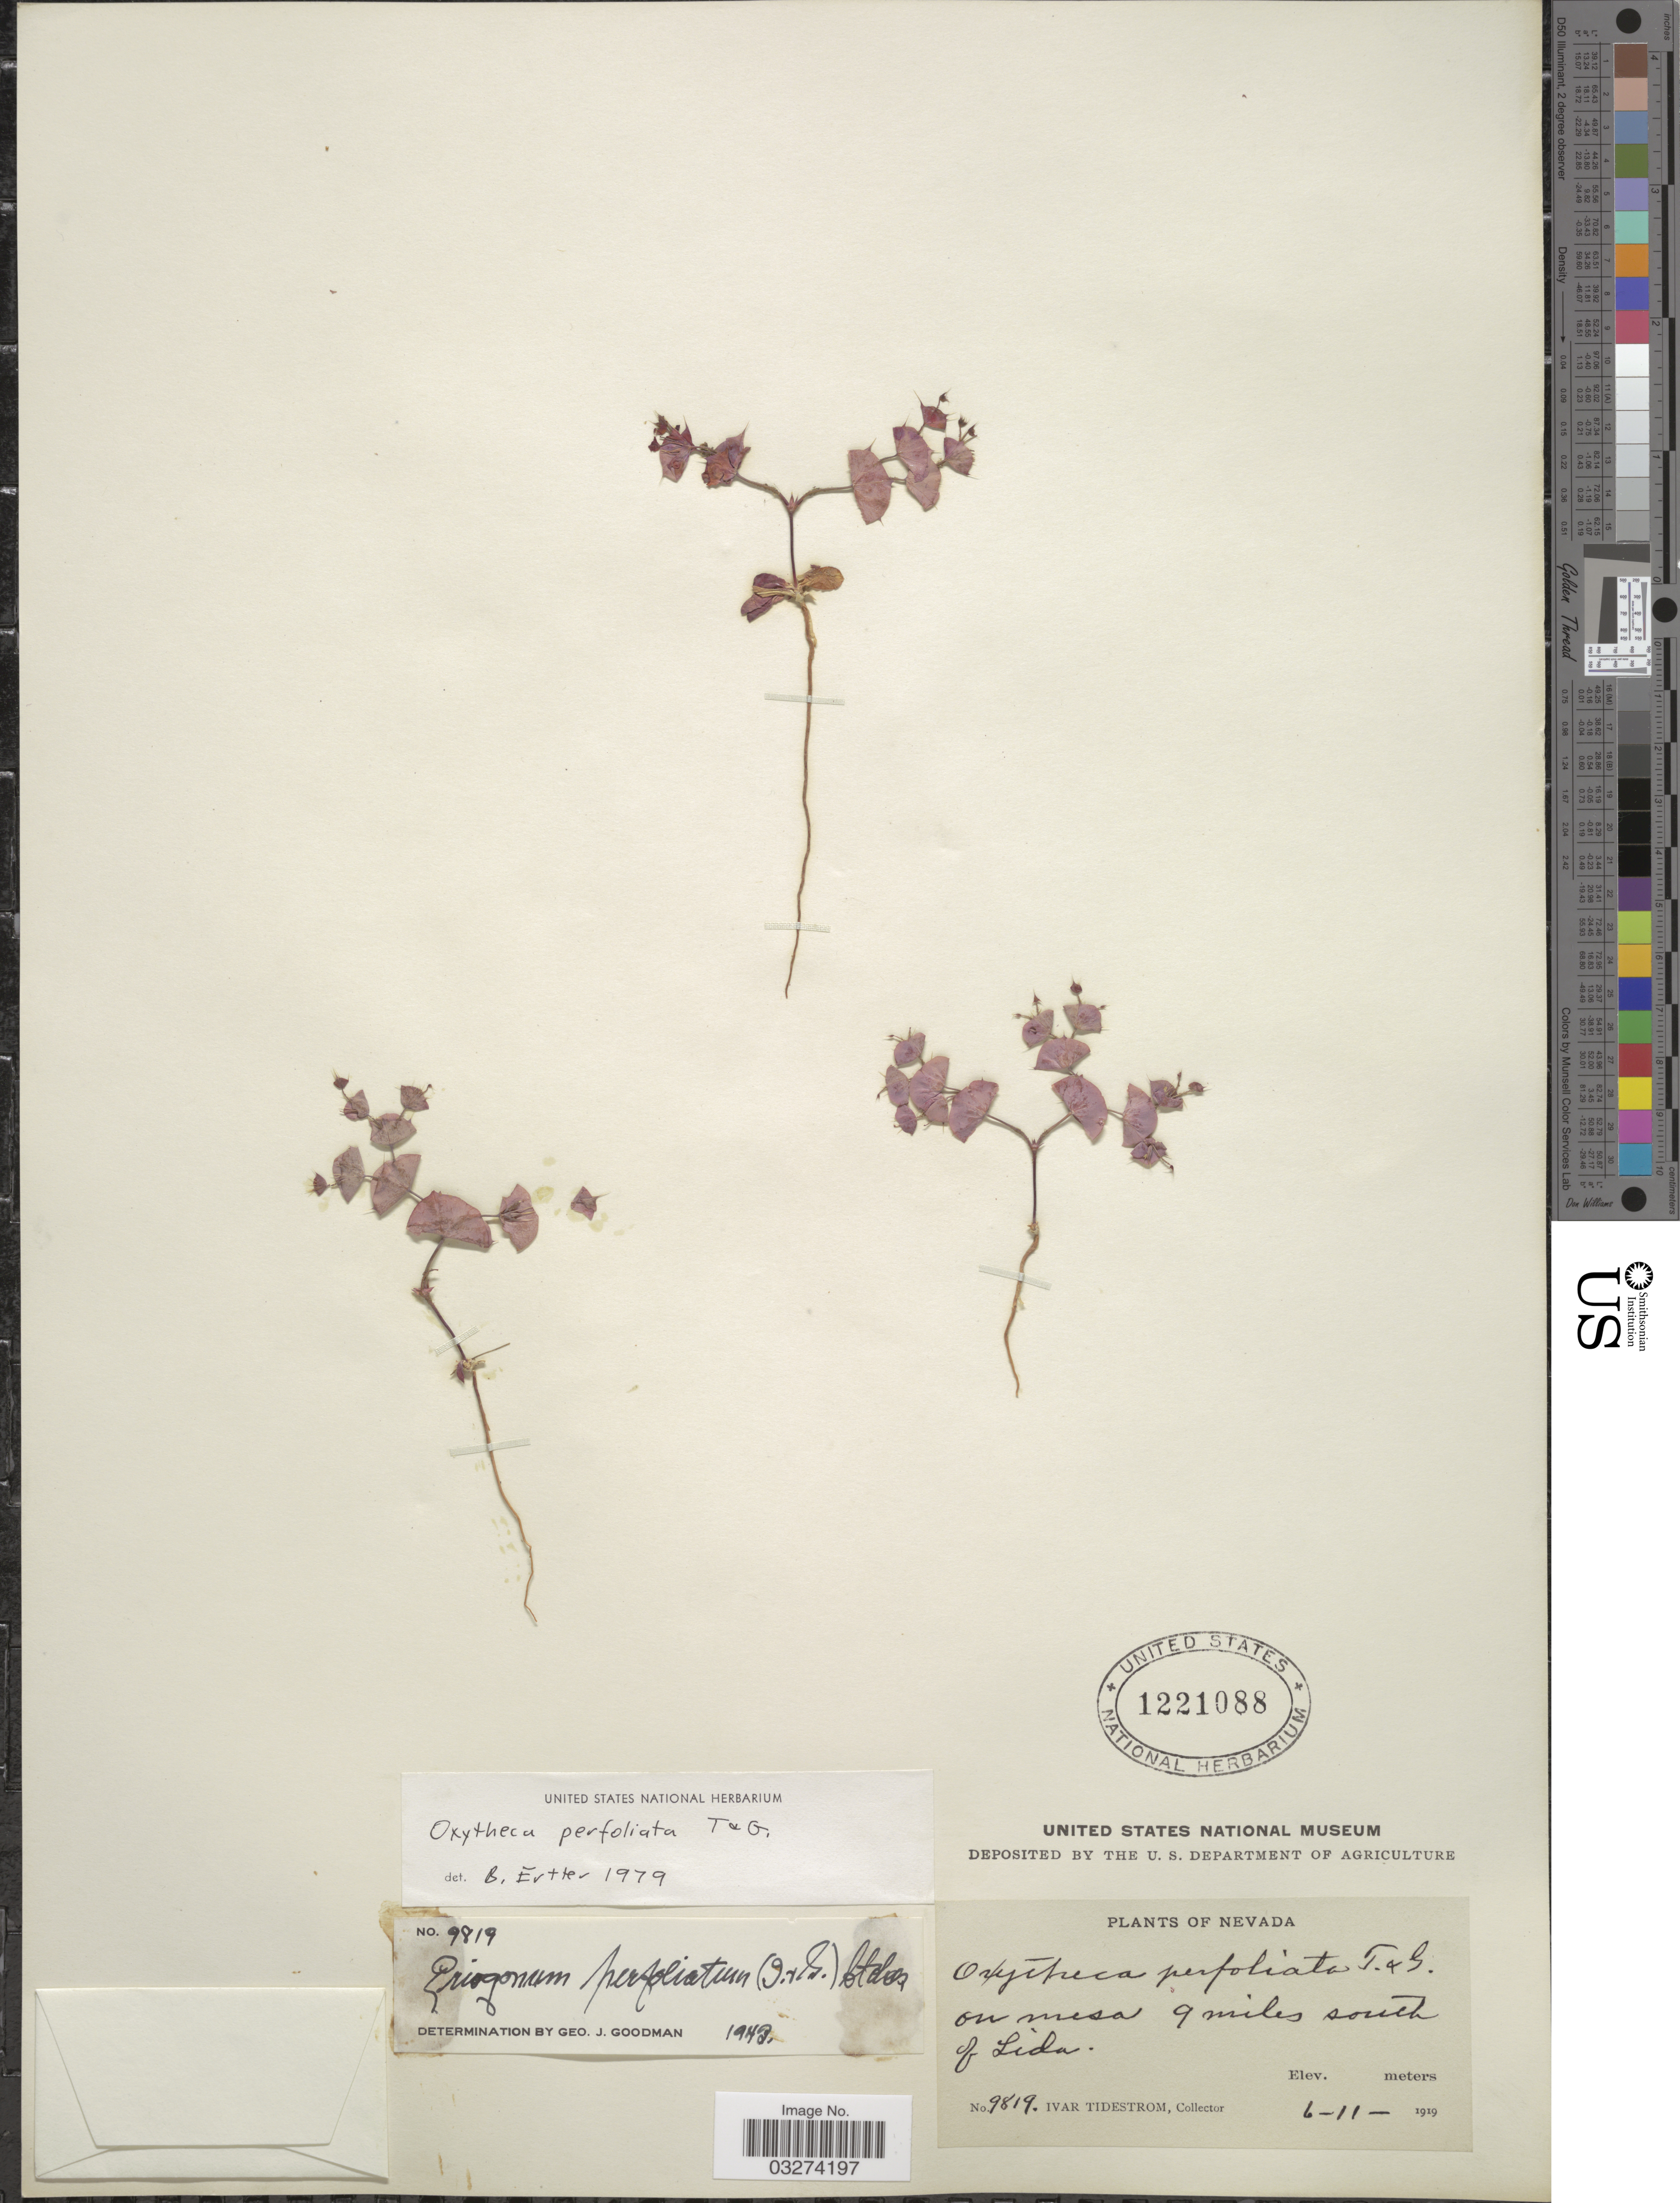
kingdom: Plantae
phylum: Tracheophyta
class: Magnoliopsida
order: Caryophyllales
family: Polygonaceae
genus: Oxytheca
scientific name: Oxytheca perfoliata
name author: Torr. & A. Gray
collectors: I. F. Tidestrom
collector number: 9819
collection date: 1919-06-11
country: United States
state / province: Nevada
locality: On mesa 9 miles south of Lida.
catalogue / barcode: US 1221088